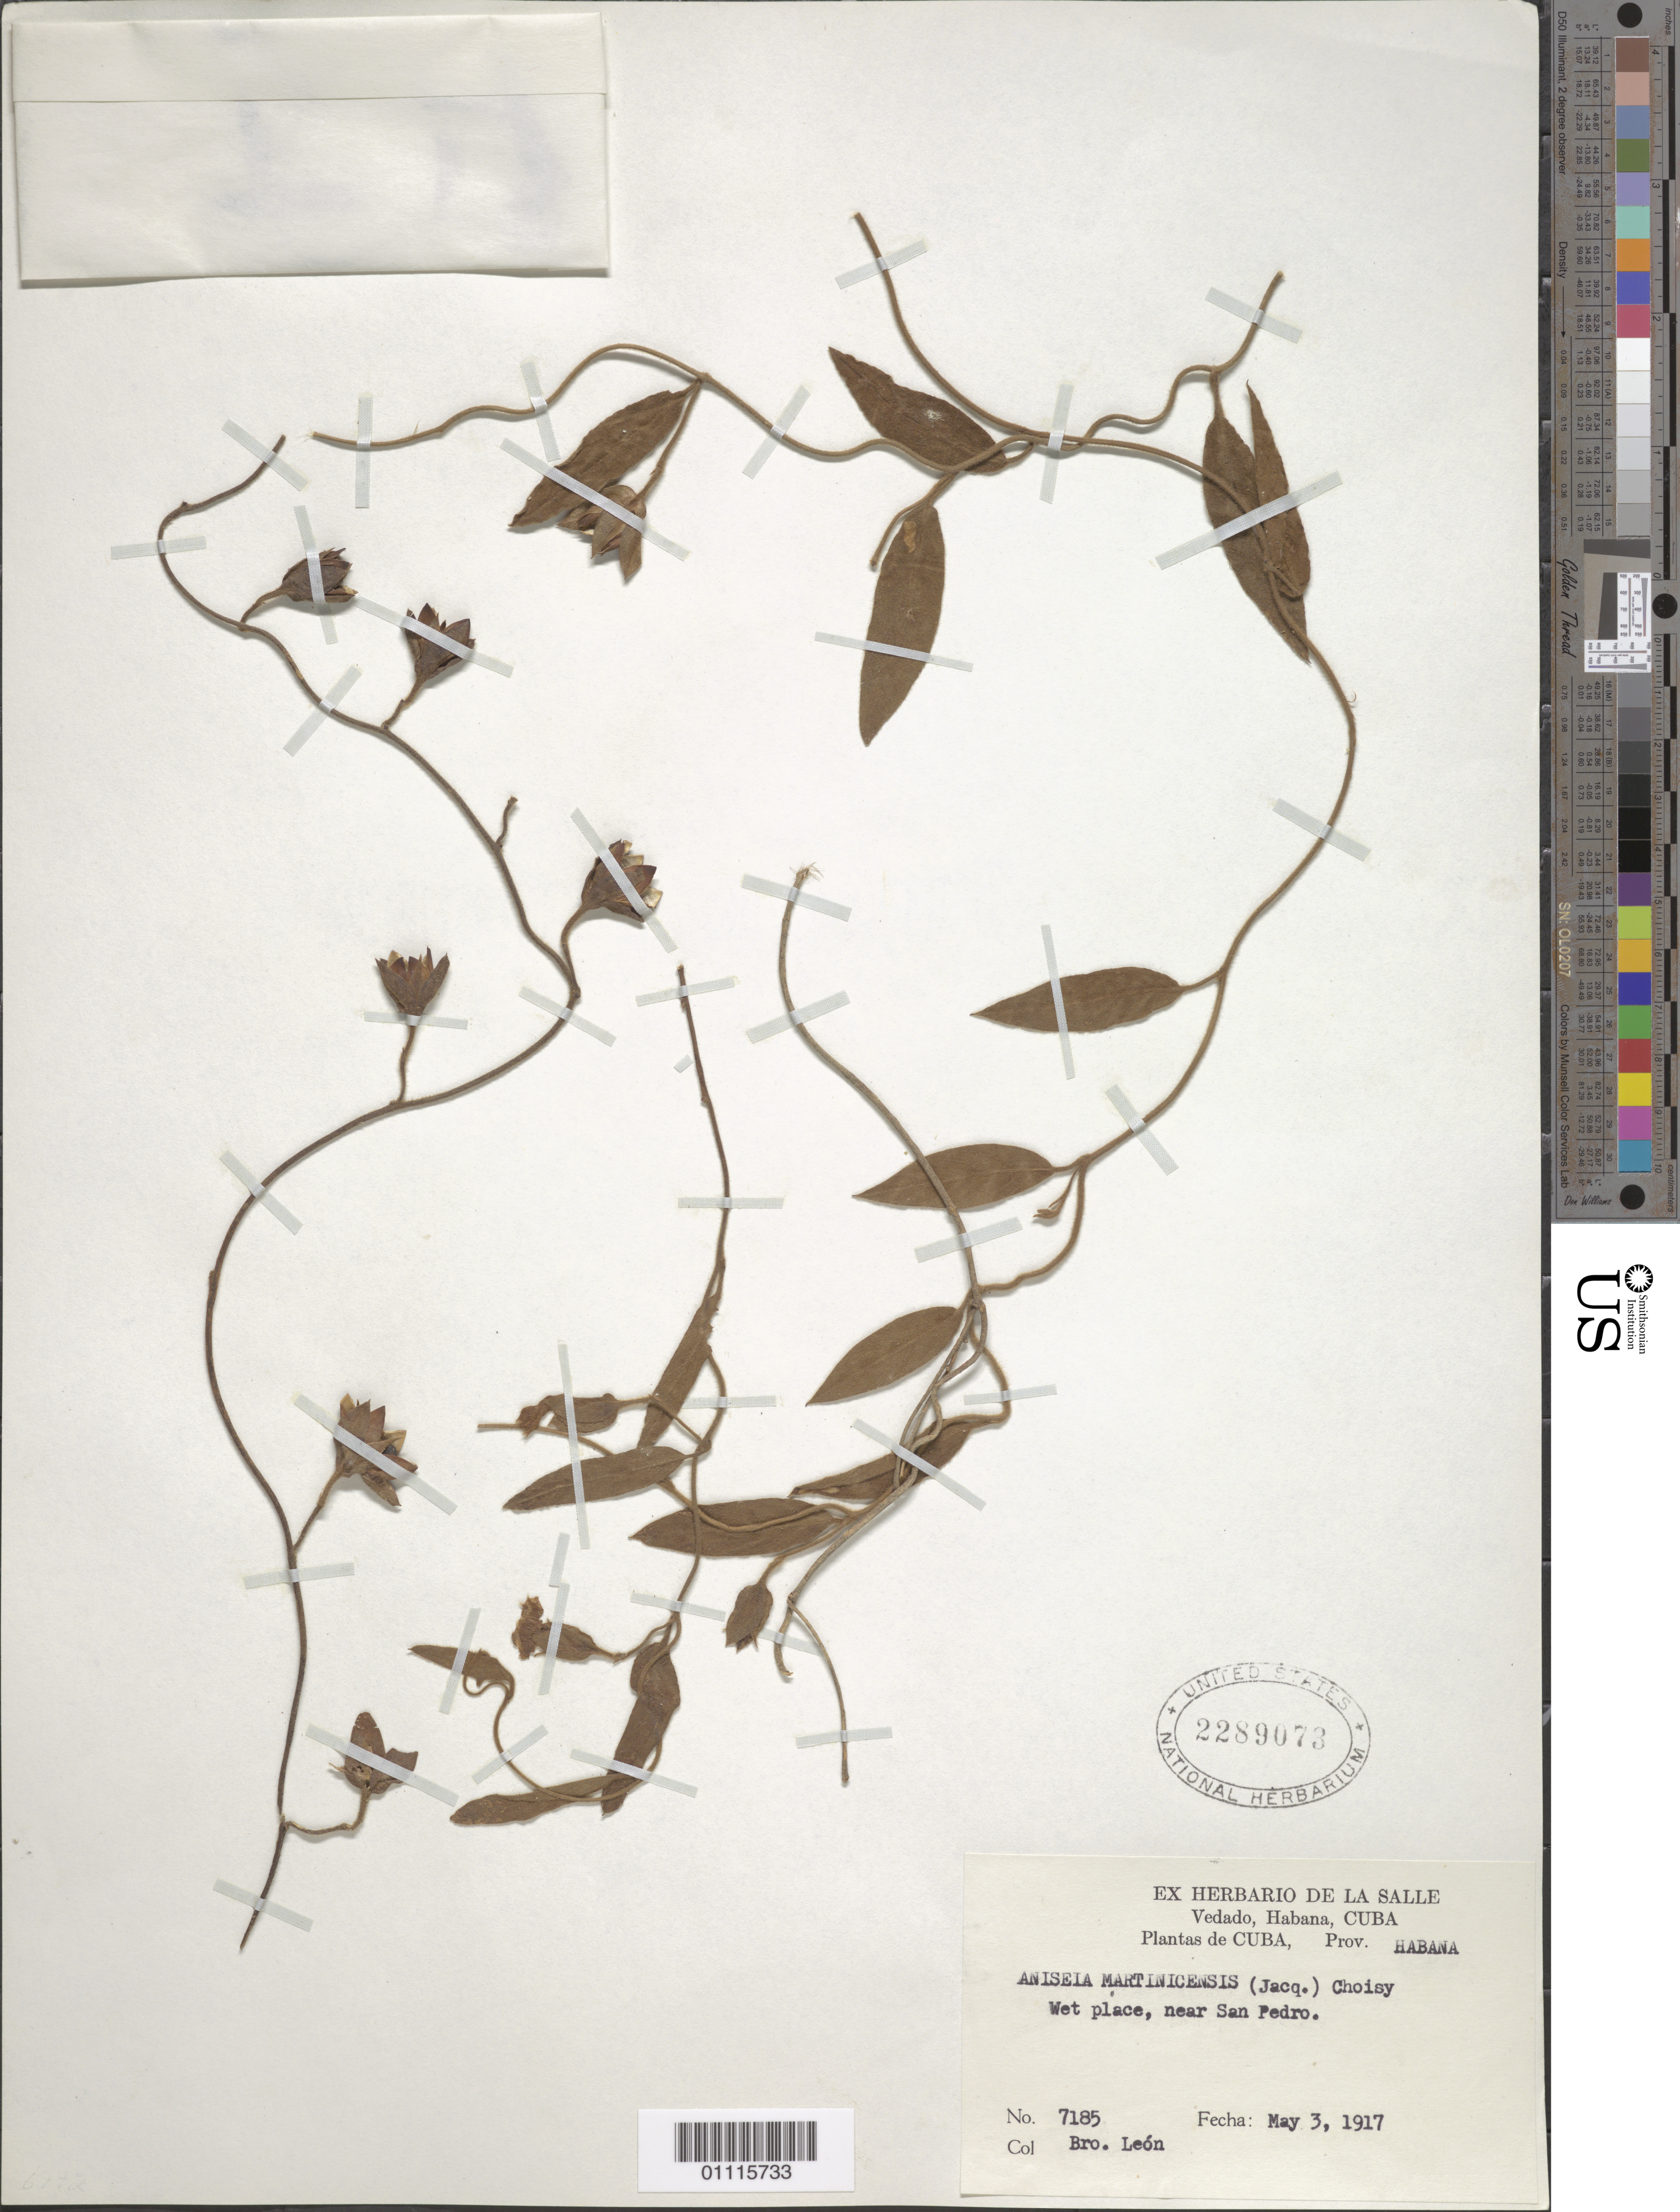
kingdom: Plantae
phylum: Tracheophyta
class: Magnoliopsida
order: Solanales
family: Convolvulaceae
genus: Aniseia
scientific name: Aniseia martinicensis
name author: (Jacq.) Choisy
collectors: Bro. León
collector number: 7185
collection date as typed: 03 May 1917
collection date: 1917-05-03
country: Cuba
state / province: La Habana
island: Cuba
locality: Wet place, near San Pedro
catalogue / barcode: US 2289073